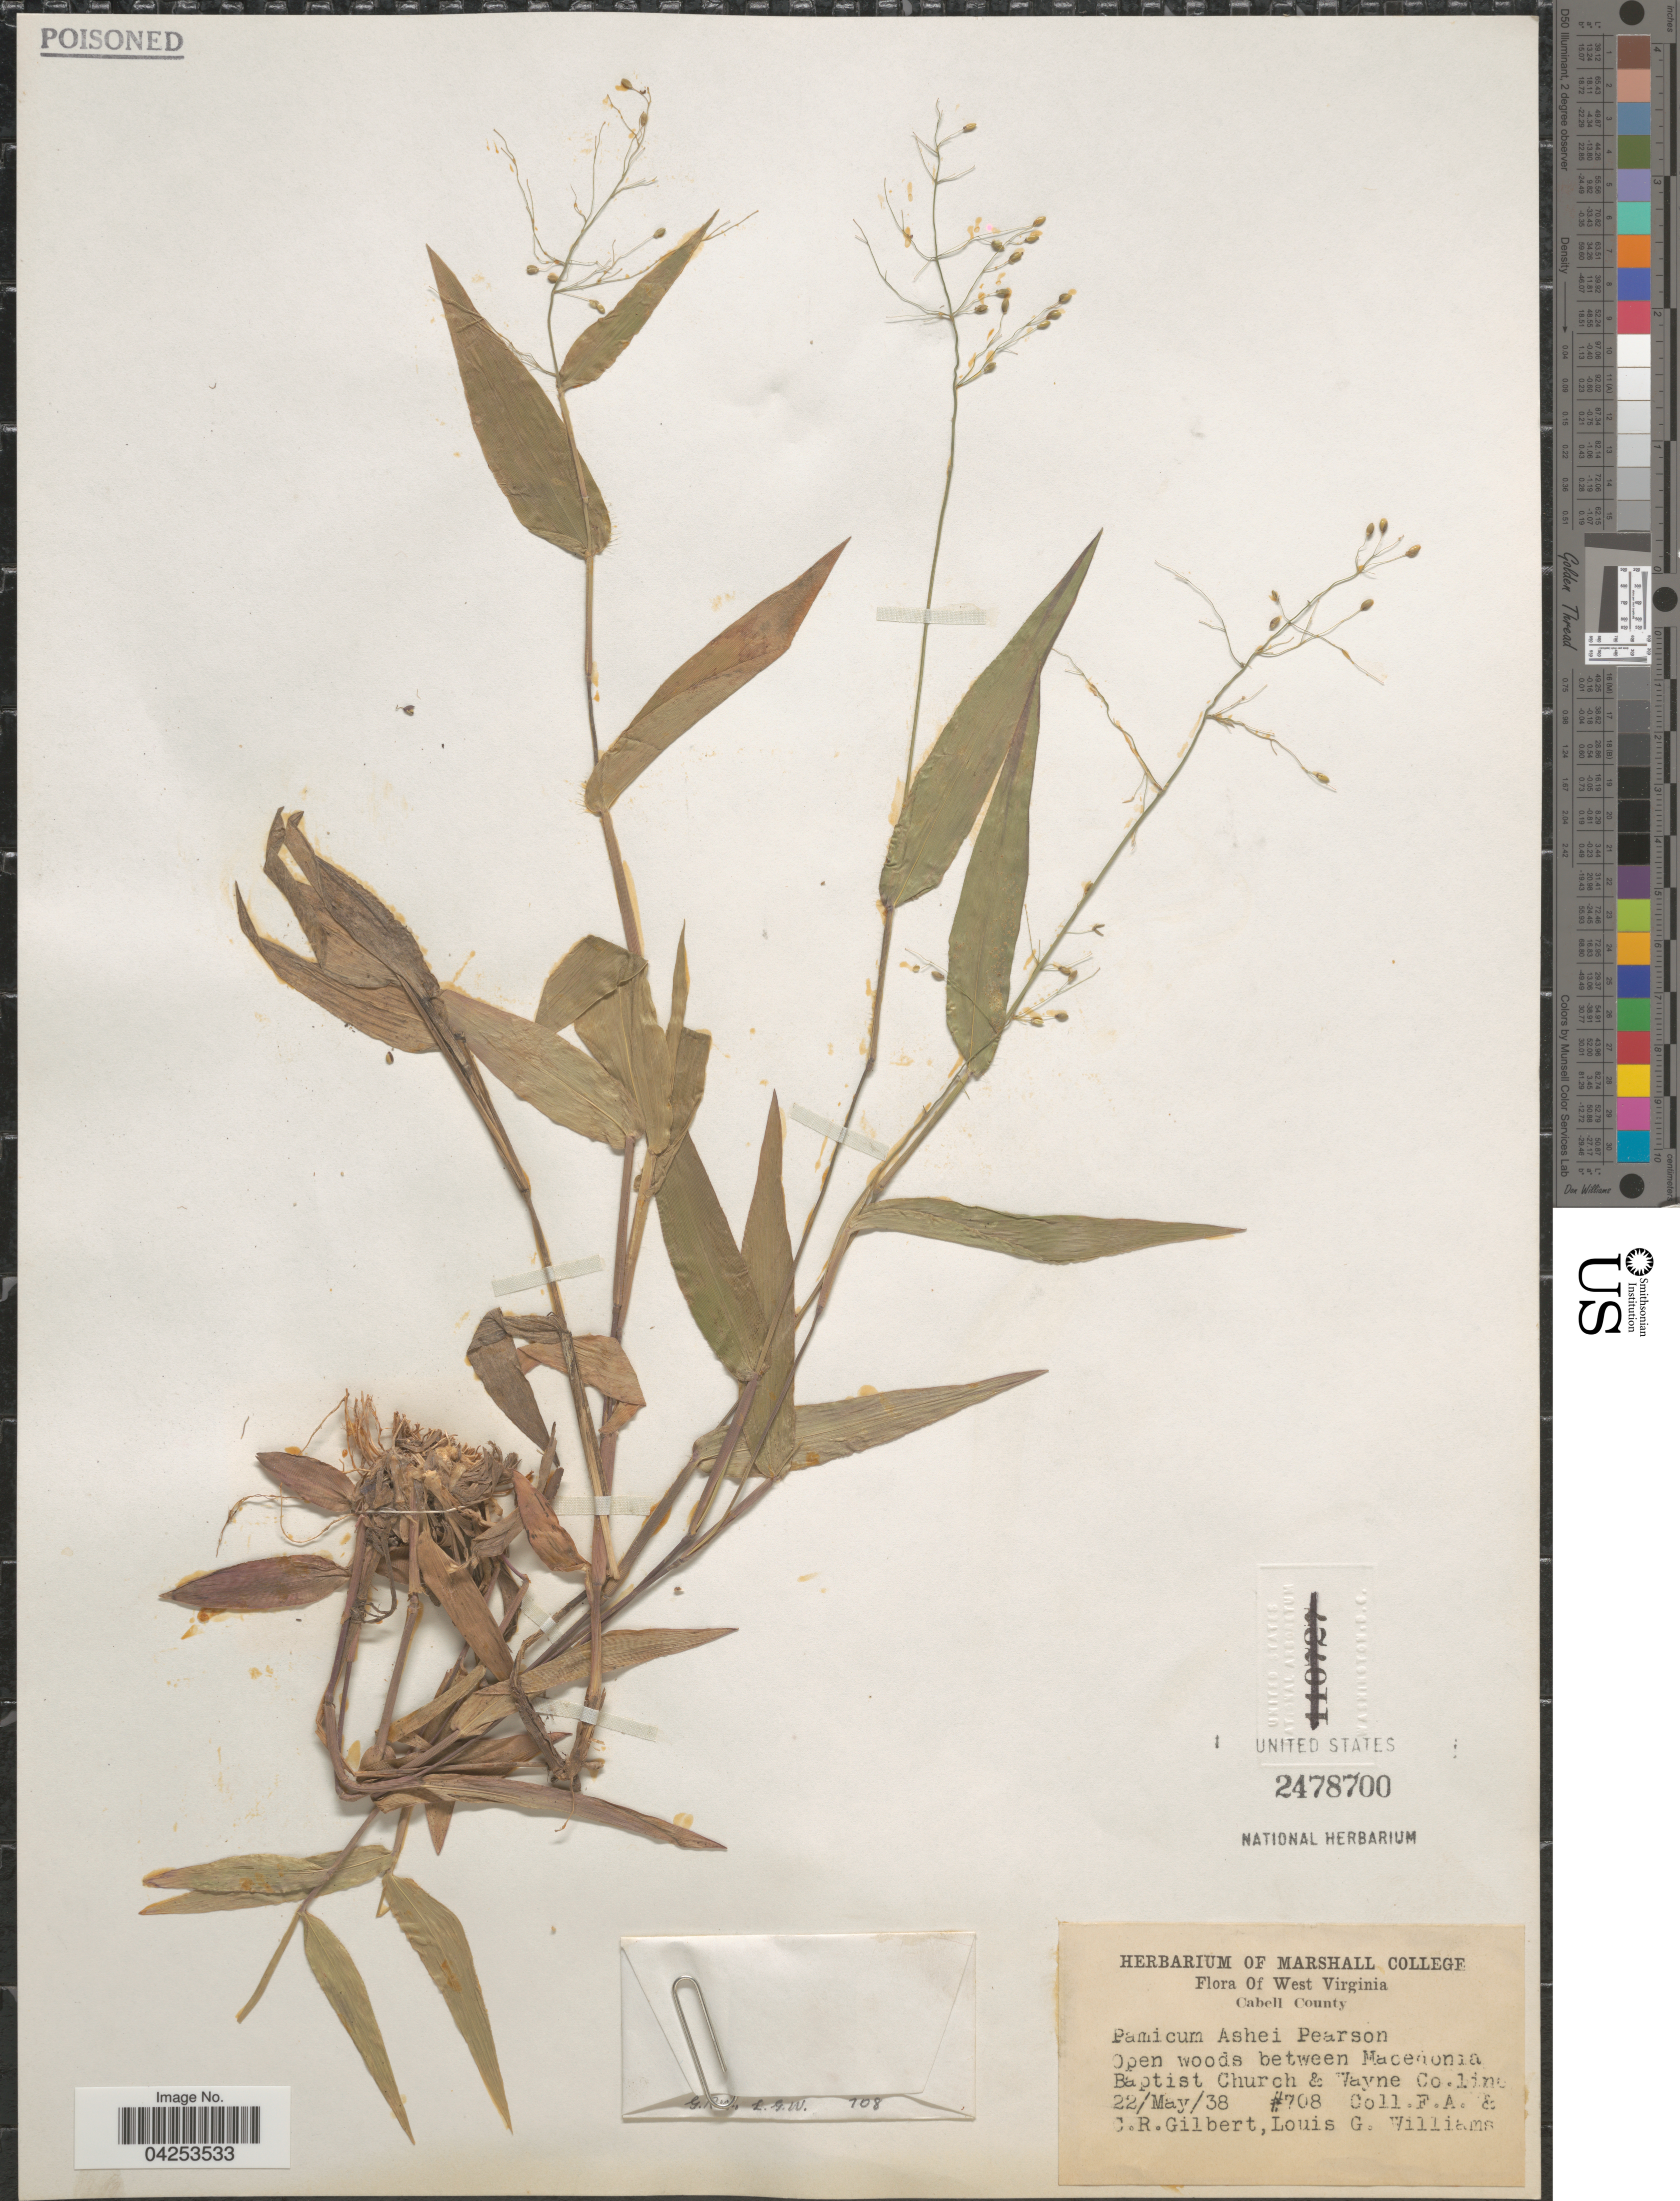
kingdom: Plantae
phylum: Tracheophyta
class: Liliopsida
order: Poales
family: Poaceae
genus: Dichanthelium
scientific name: Dichanthelium commutatum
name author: (Schult.) Gould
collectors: F. A. Gilbert, C. Gilbert & L. G. Williams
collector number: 708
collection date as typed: Transcribed d/m/y: 22/5/38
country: United States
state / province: West Virginia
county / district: Cabell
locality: Cabell County. Open woods between Macedonia Baptist Church & Wayne Co.line.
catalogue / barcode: US 2478700